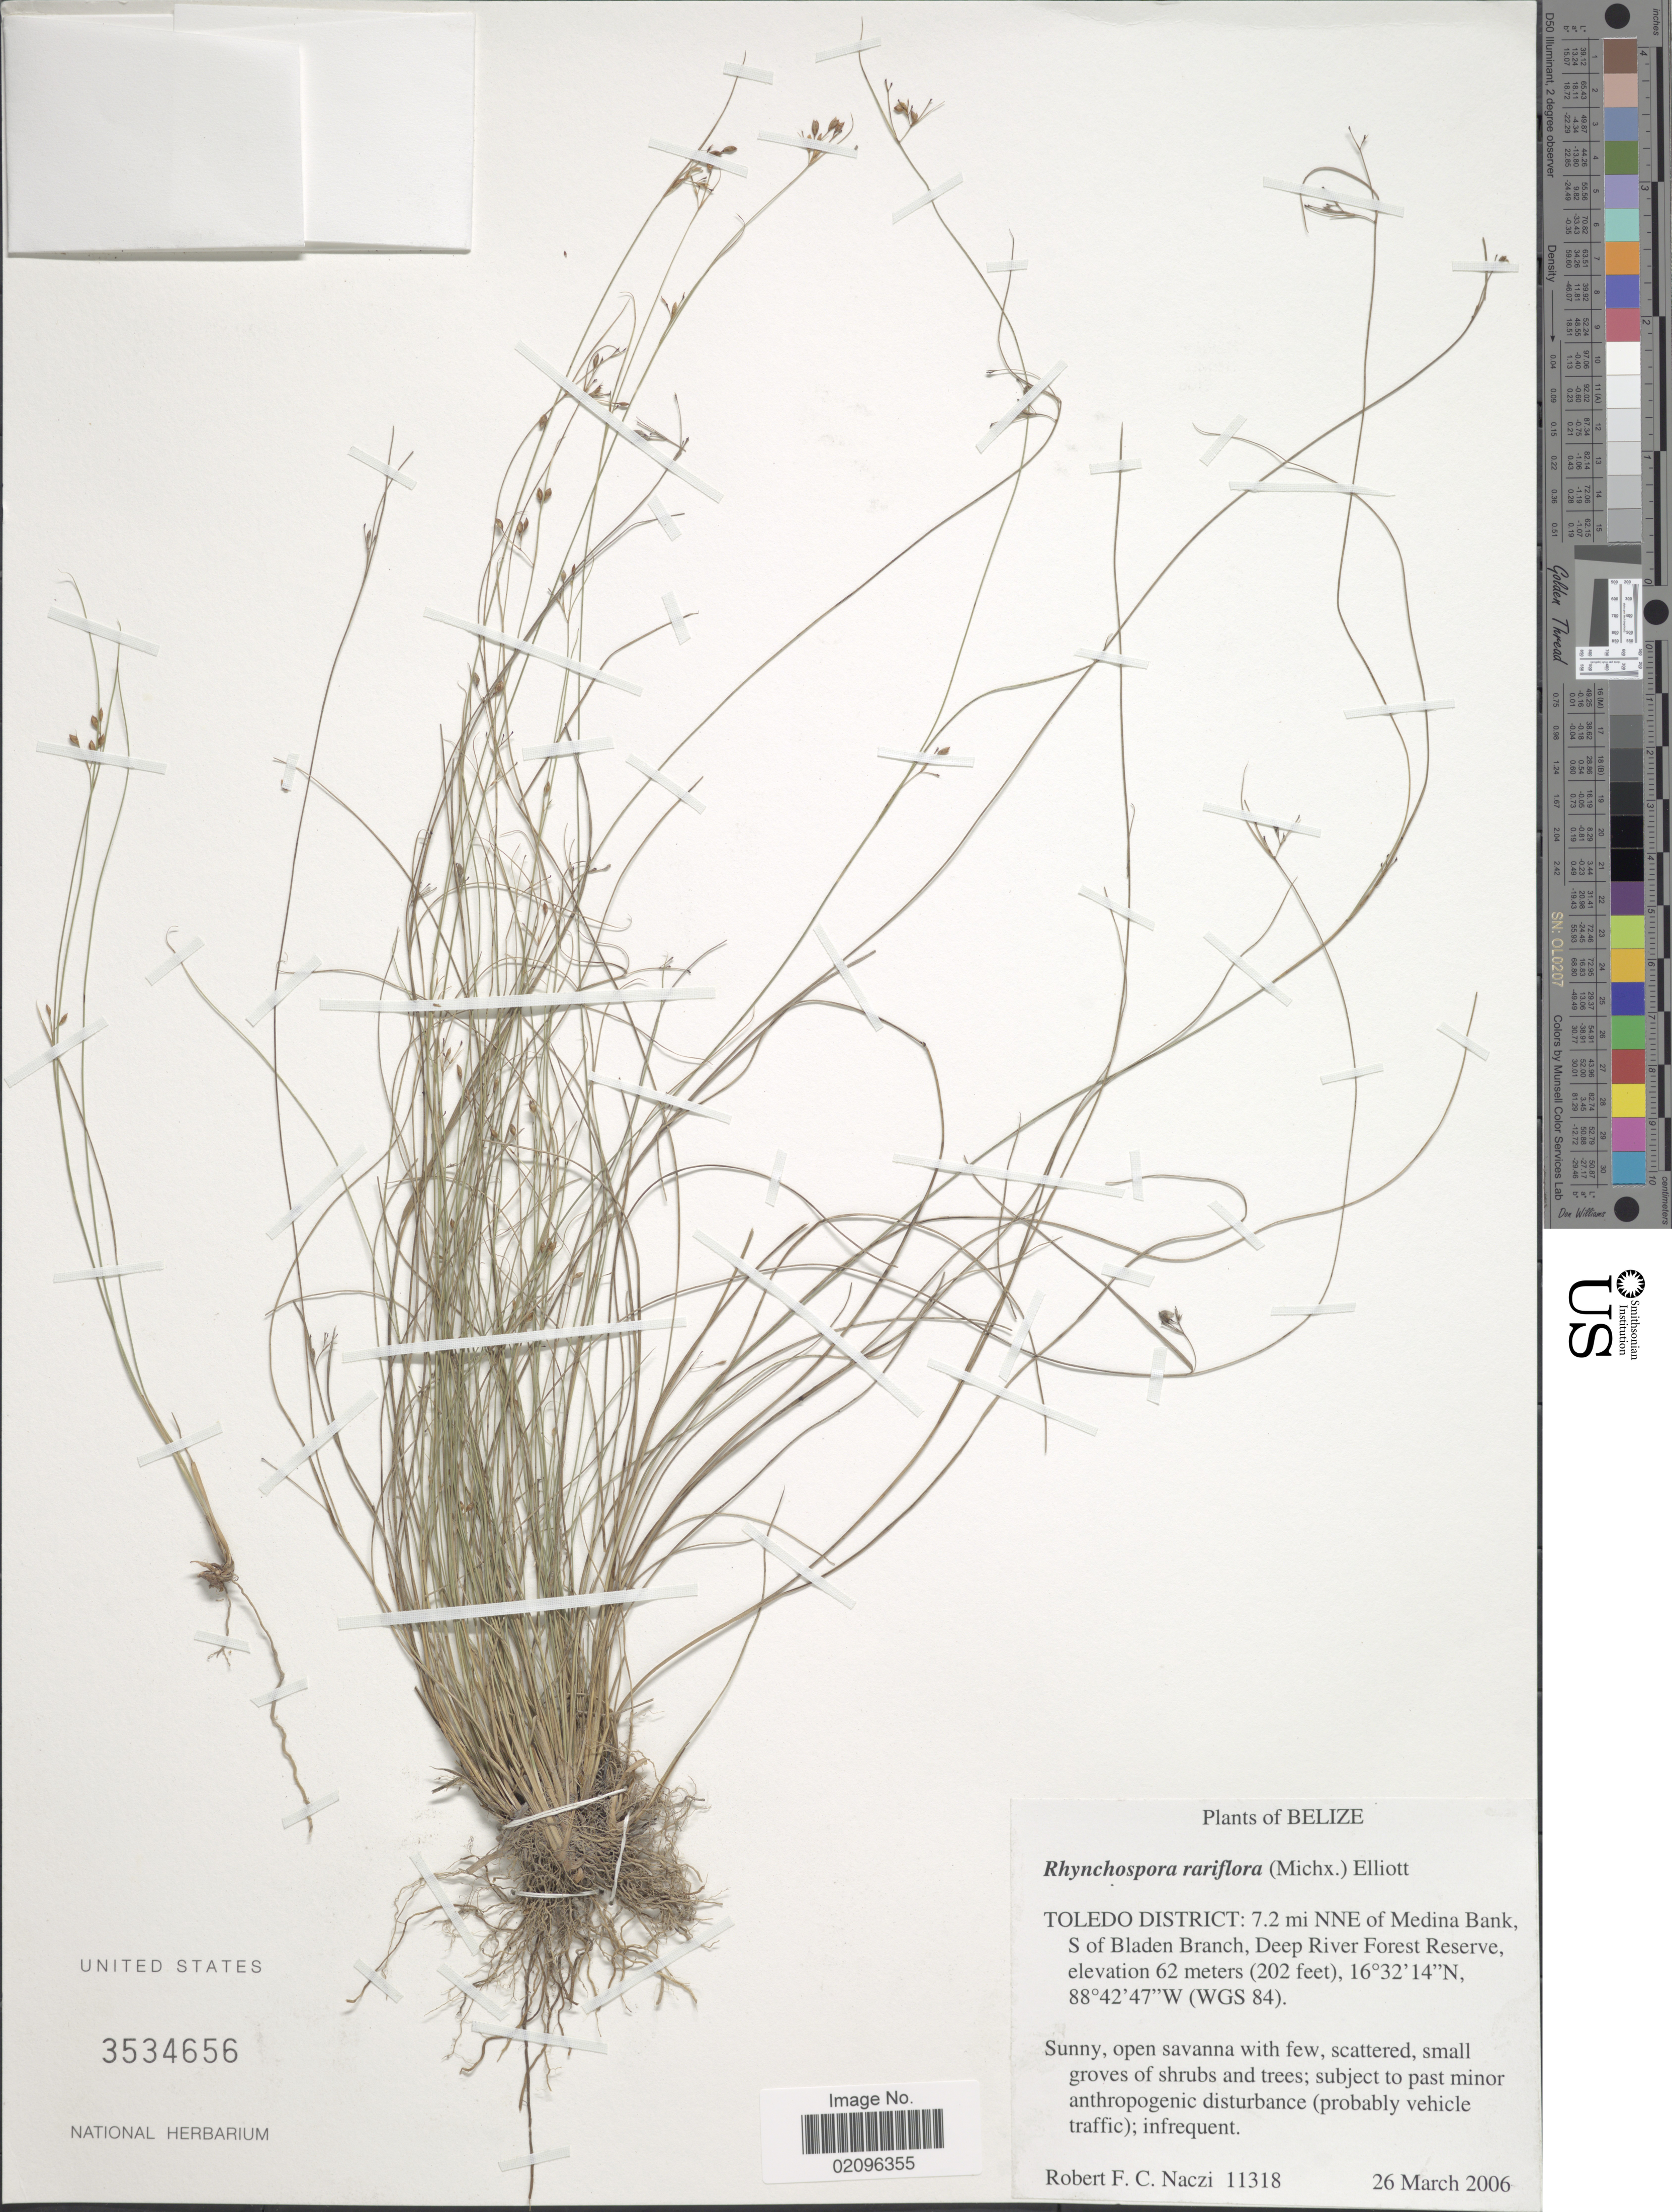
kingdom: Plantae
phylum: Tracheophyta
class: Liliopsida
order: Poales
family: Cyperaceae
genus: Rhynchospora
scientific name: Rhynchospora rariflora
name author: (Michx.) Elliott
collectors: R. F. C. Naczi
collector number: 11318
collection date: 2006-03-26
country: Belize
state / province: Toledo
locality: Toledo District: 7.2 mi NNE of Medina Bank, S of Bladen Branch, Deep River Forest Reserve. (WGS 84)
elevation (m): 62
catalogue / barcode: US 3534656